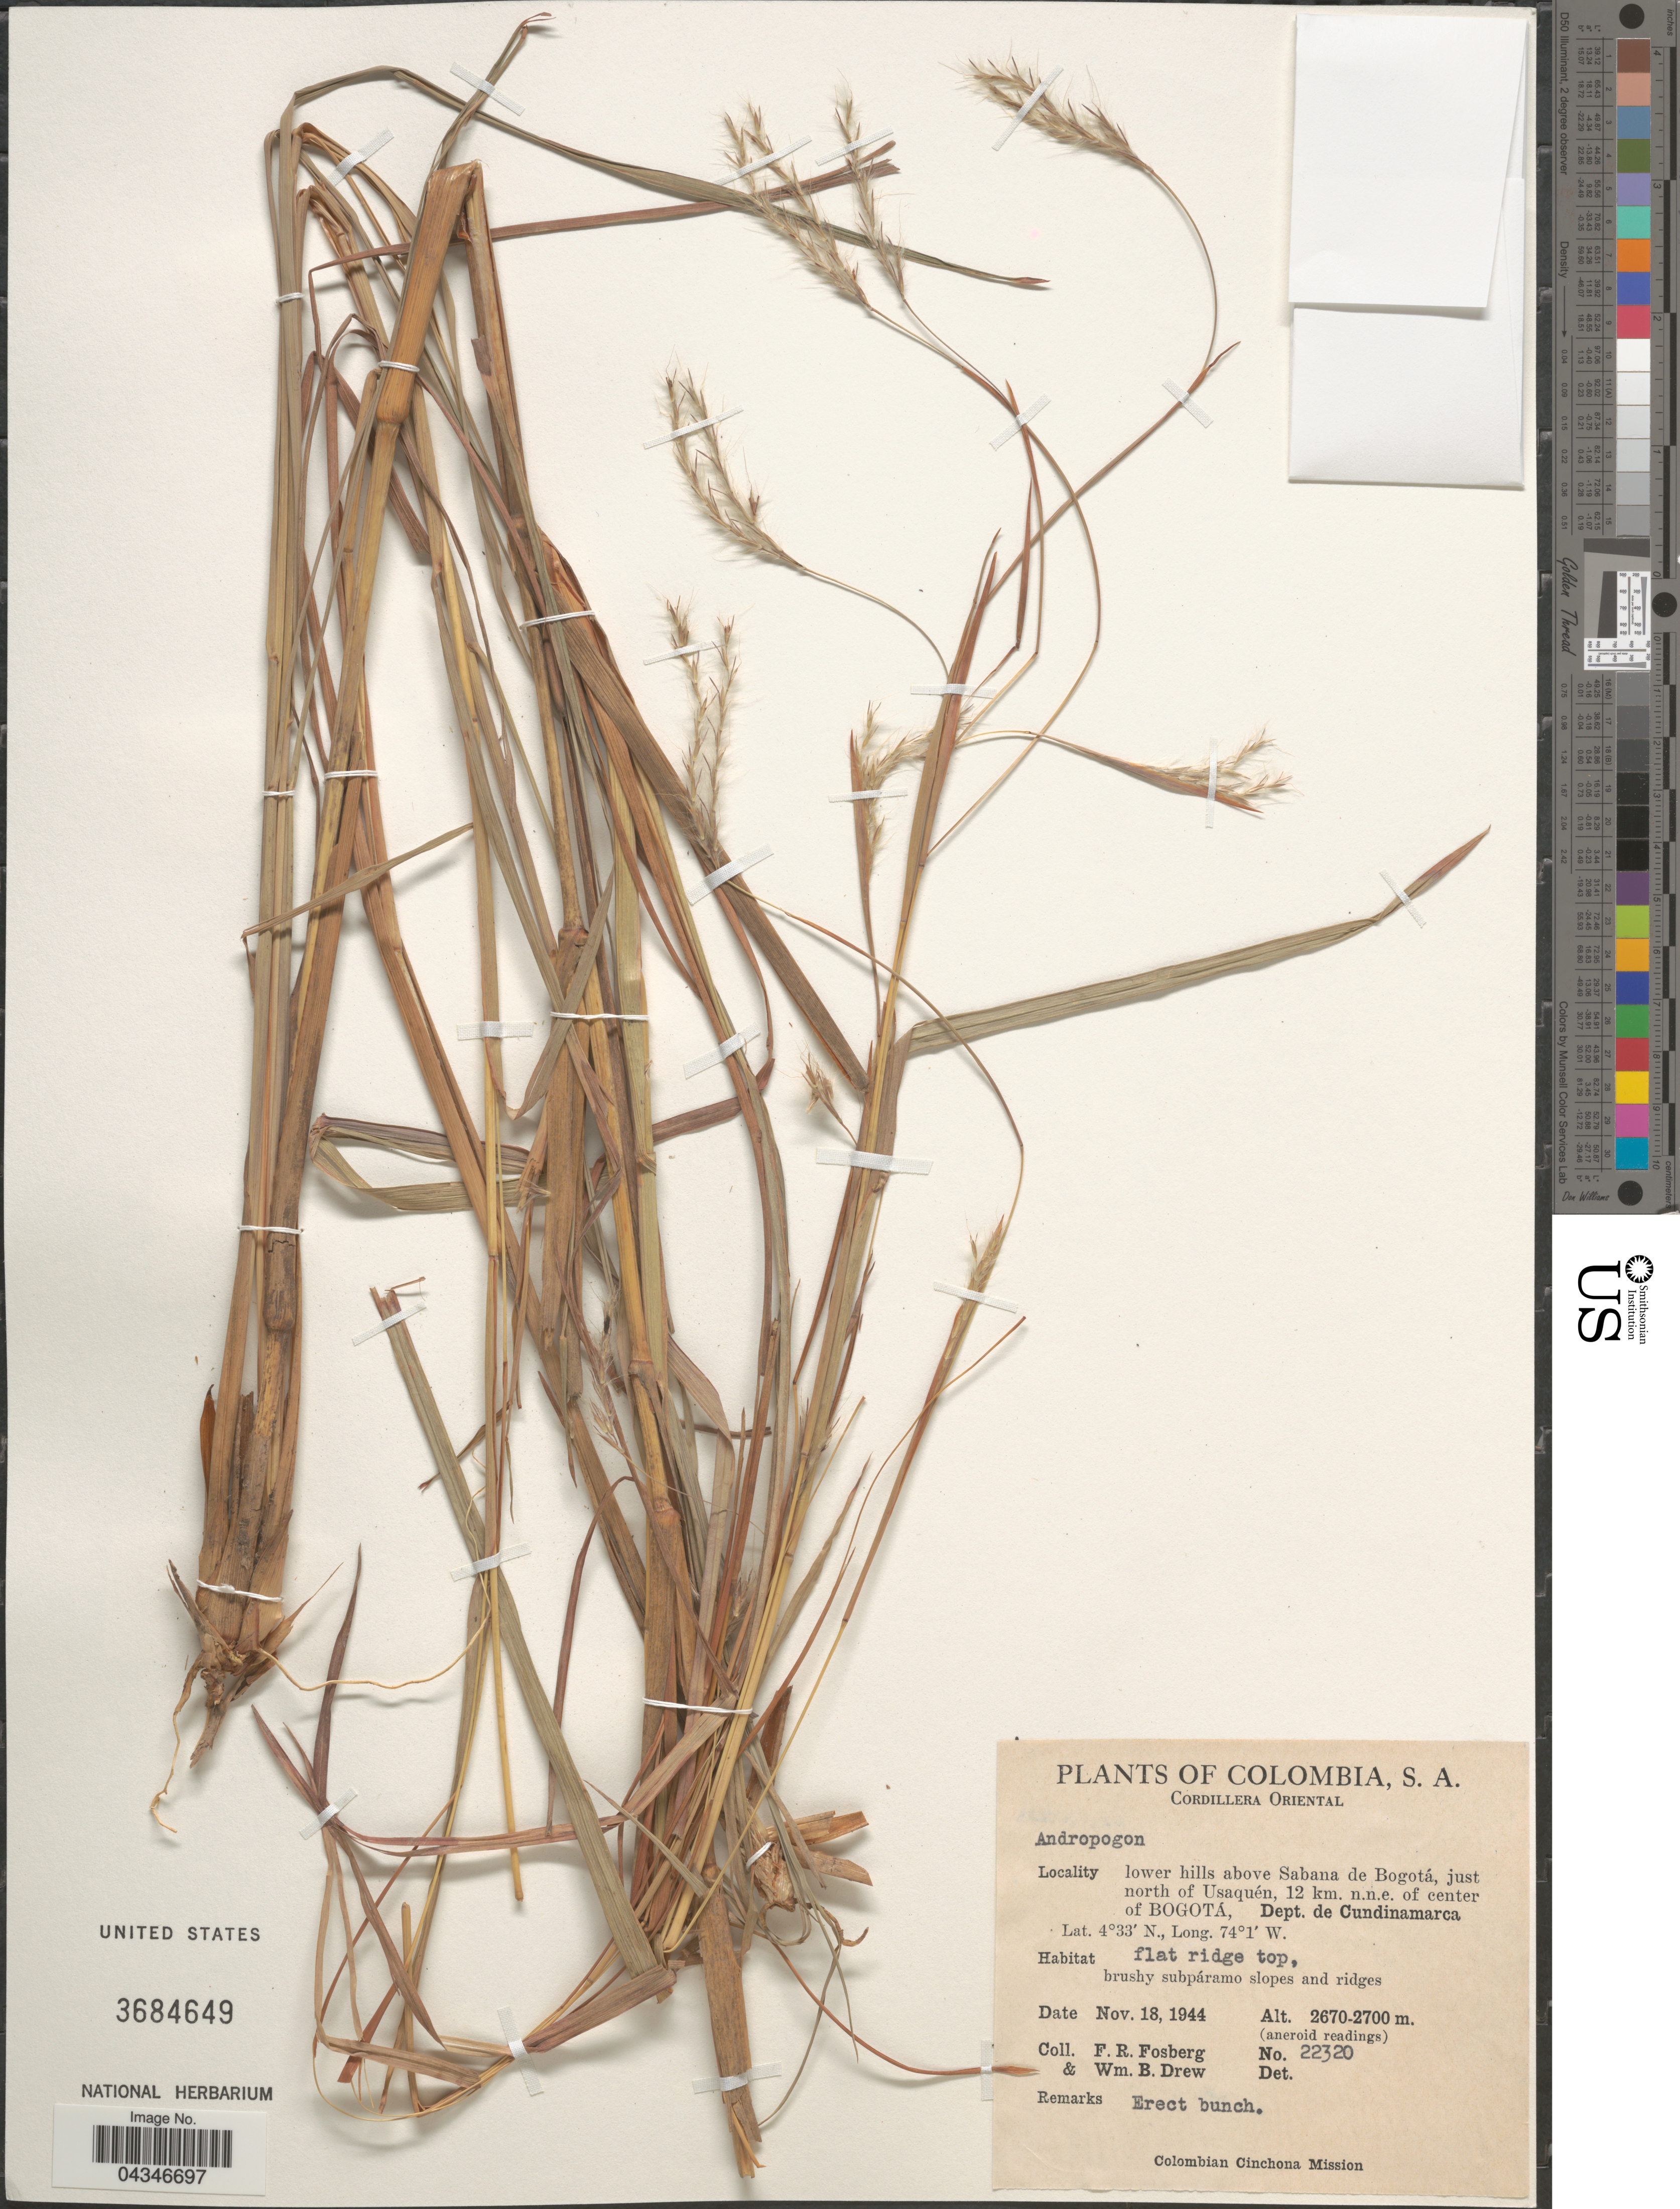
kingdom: Plantae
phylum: Tracheophyta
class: Liliopsida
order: Poales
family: Poaceae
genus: Andropogon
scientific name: Andropogon sp.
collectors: F. R. Fosberg & W. B. Drew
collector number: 22320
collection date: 1944-11-18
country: Colombia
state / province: Cundinamarca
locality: Cordillera Oriental. Lower hills above Sabana de Bogotá, just north of Usaquén, 12 km. n. n. e. of center of Bogotá, Dept. de Cundinamarca.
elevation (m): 2670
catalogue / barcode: US 3684649